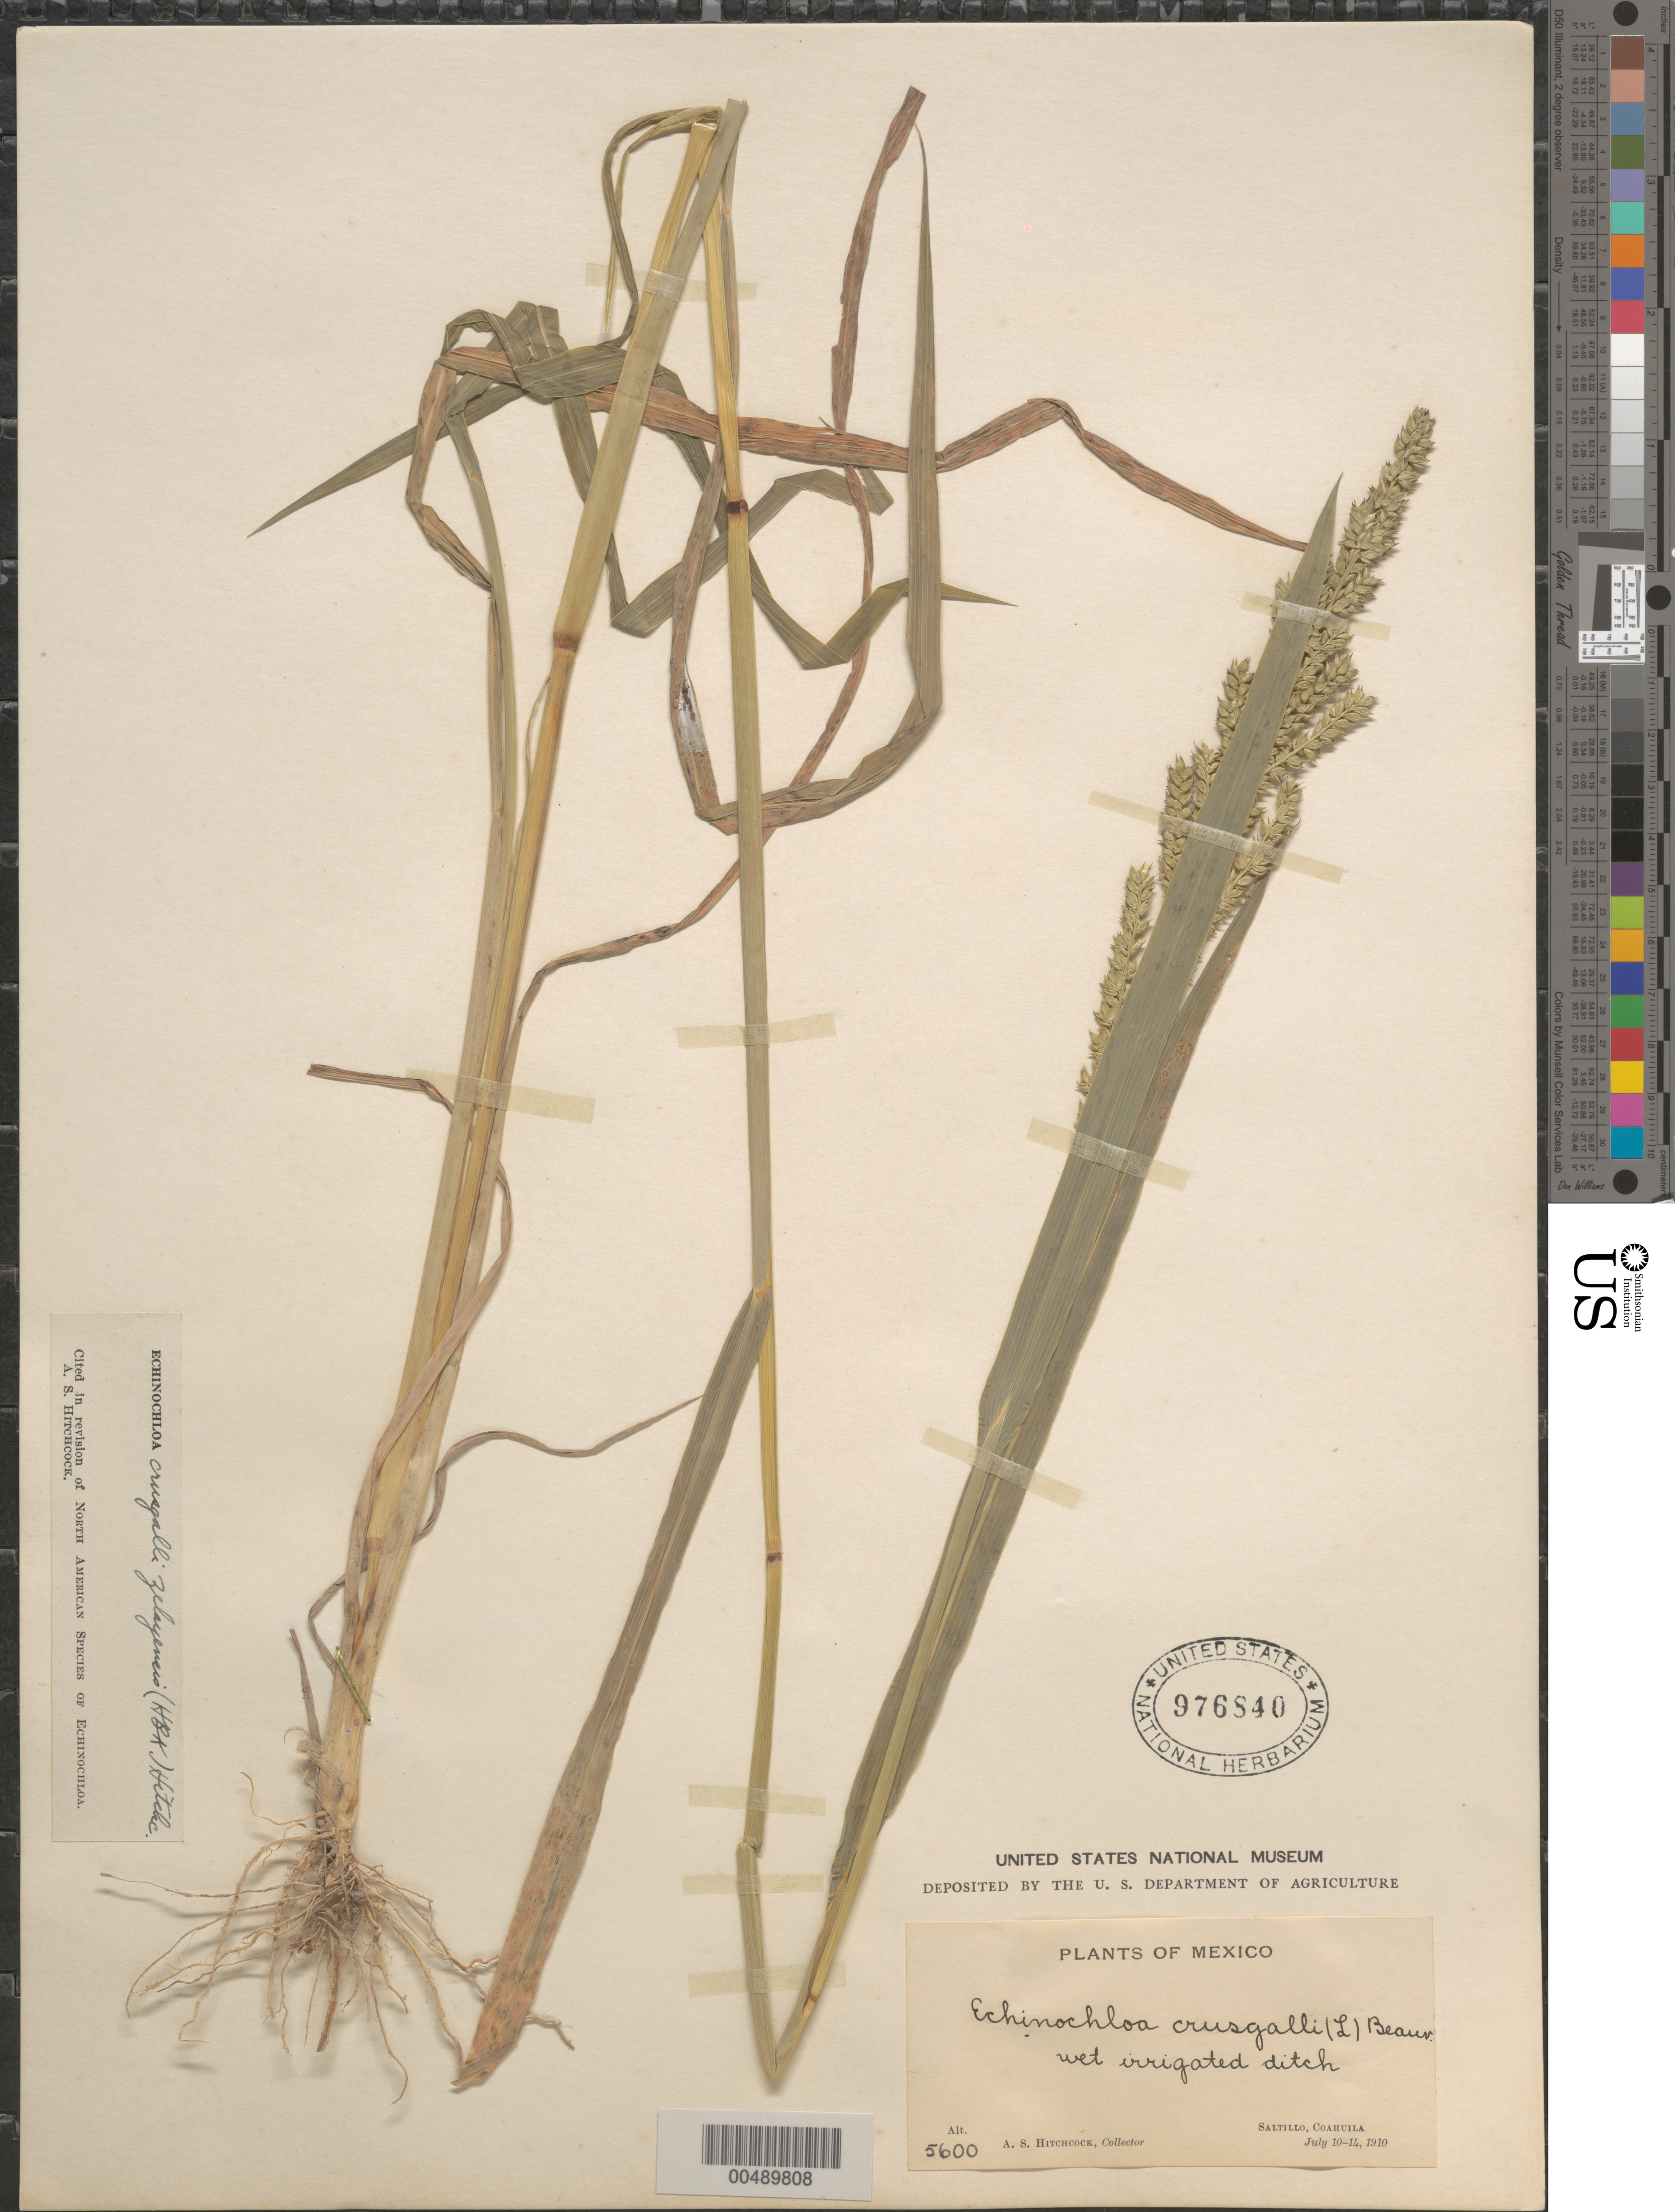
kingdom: Plantae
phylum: Tracheophyta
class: Liliopsida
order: Poales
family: Poaceae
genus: Echinochloa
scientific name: Echinochloa crus-galli var. zelayensis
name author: (Kunth) Hitchc.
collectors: A. S. Hitchcock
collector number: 5600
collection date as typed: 10 Jul 1910 to 14 Jul 1910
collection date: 1910-07-10/1910-07-14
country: Mexico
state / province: Coahuila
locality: Saltillo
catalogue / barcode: US 976840